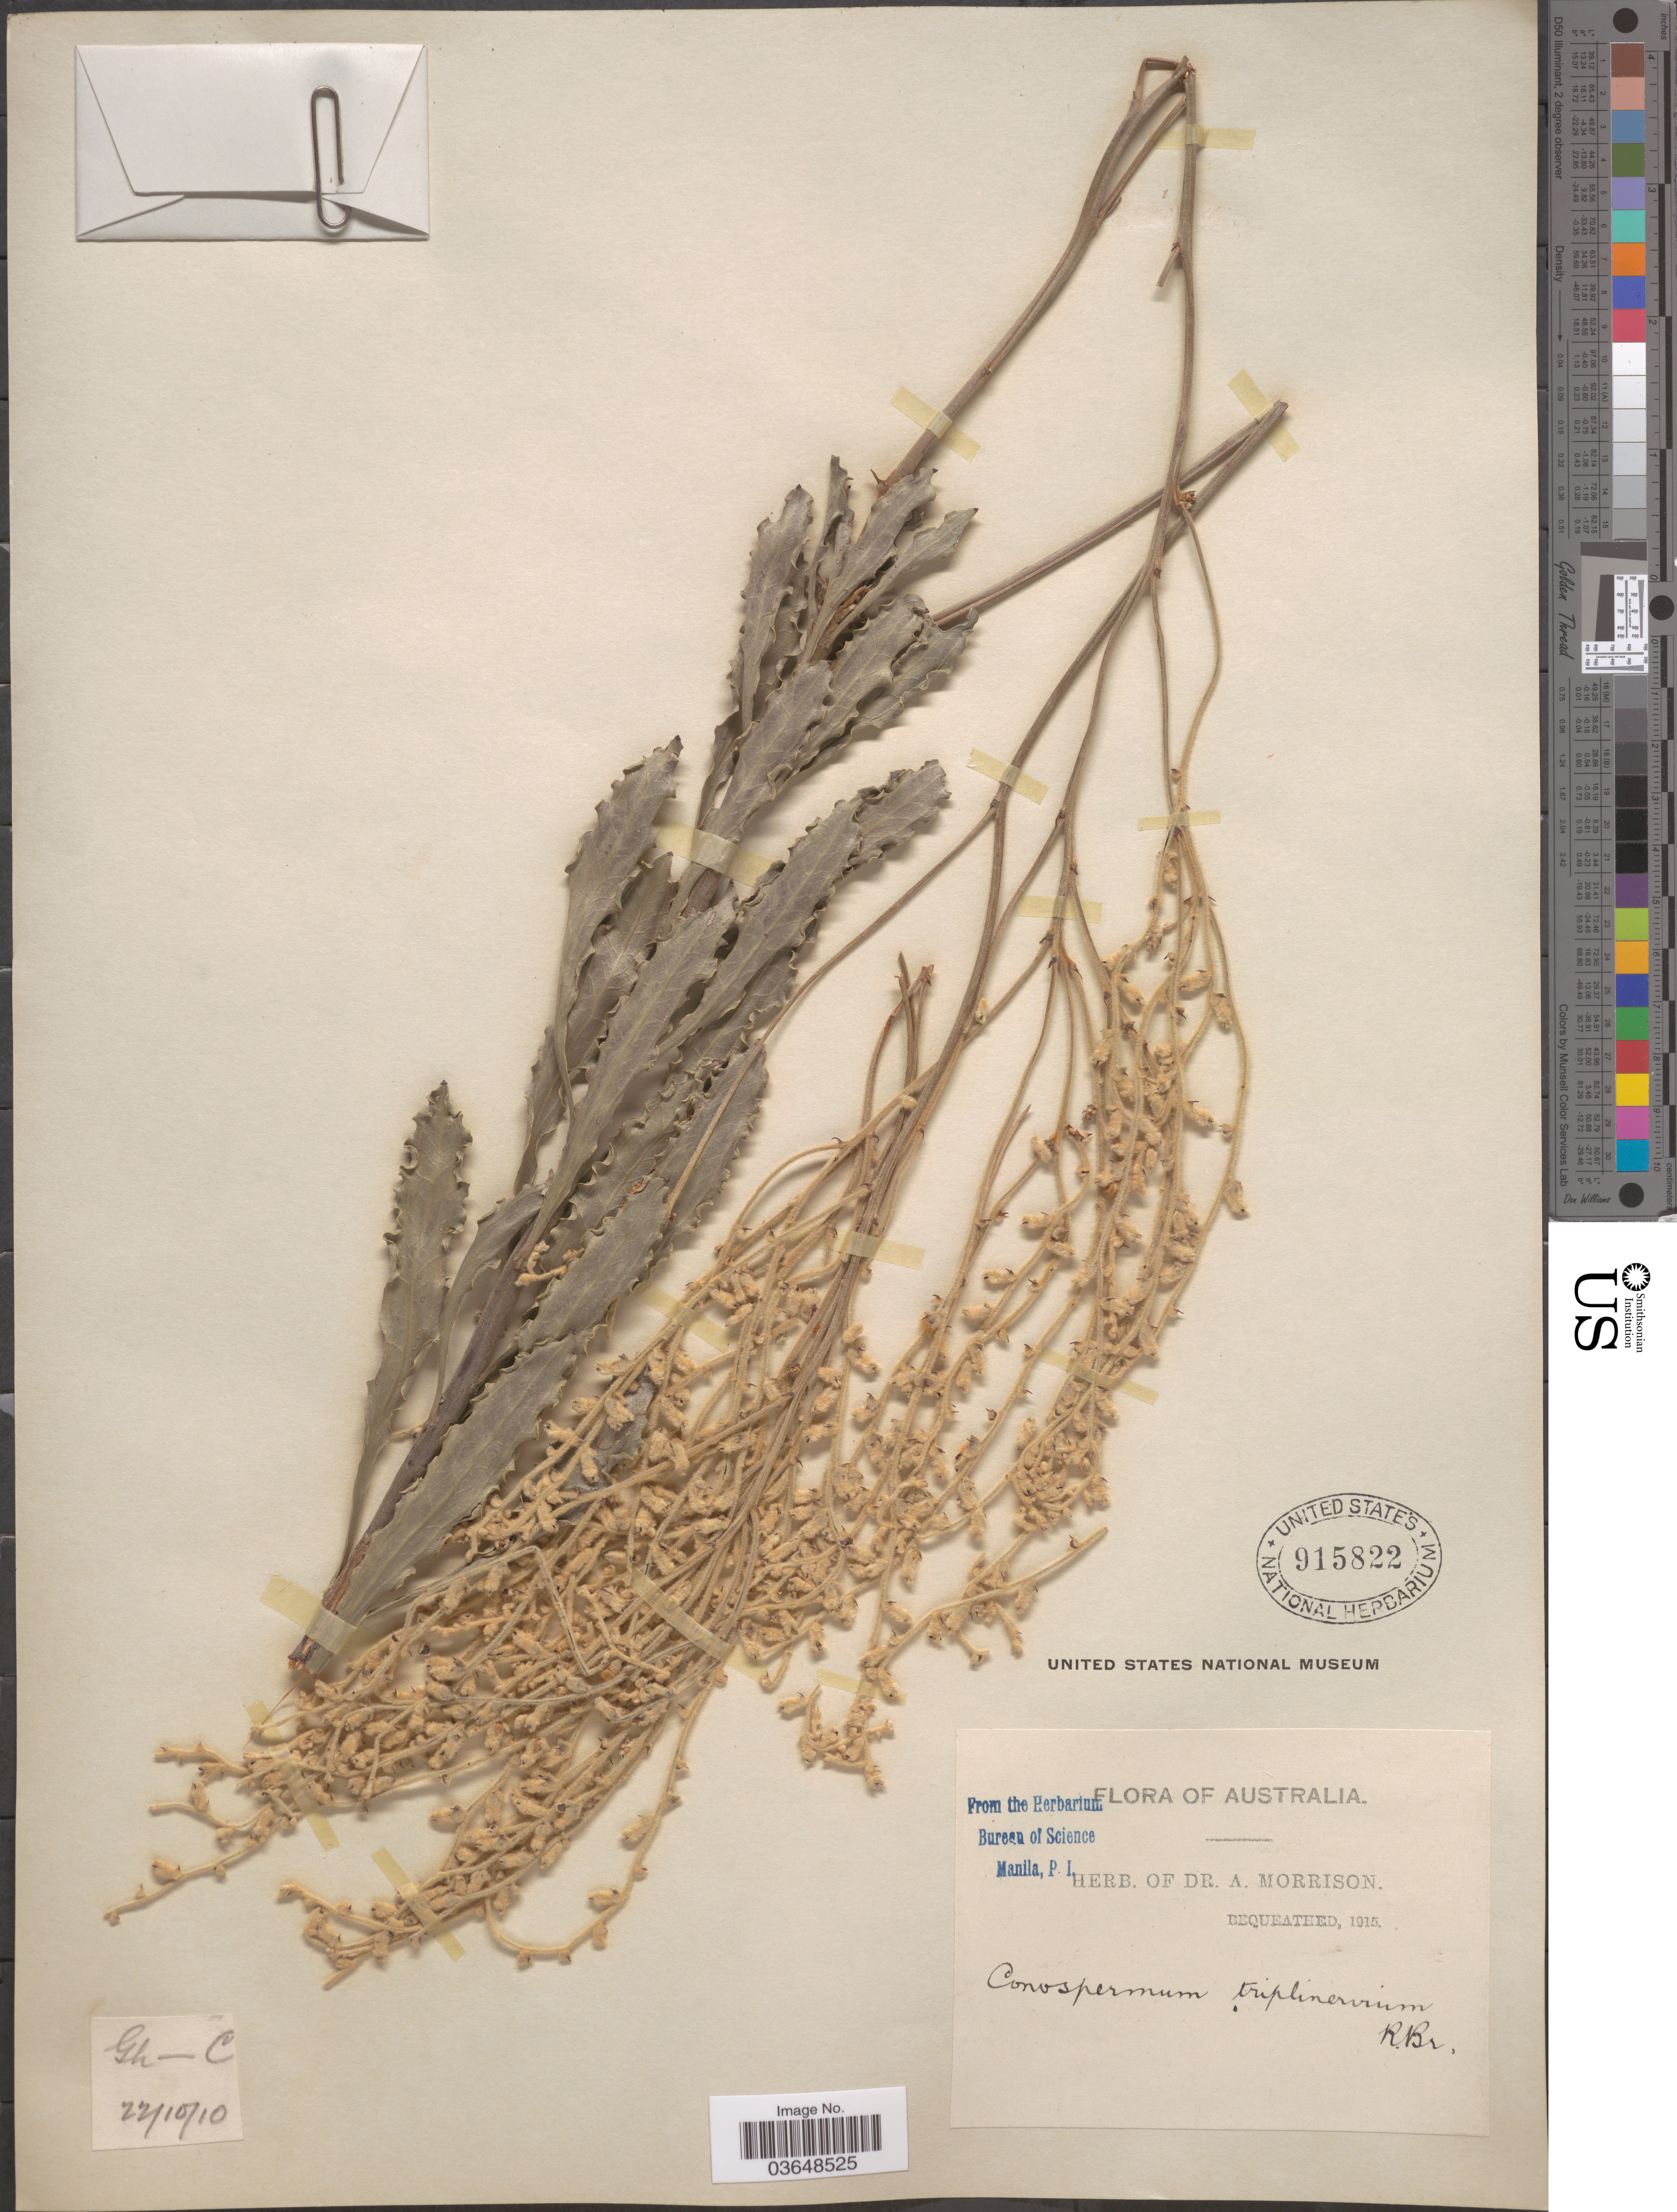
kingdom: Plantae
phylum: Tracheophyta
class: Magnoliopsida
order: Proteales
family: Proteaceae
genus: Conospermum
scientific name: Conospermum triplinervium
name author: R. Br.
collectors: A. Morrison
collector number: Gh-C?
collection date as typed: Transcribed d/m/y: 22/10/10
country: Australia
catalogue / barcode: US 915822